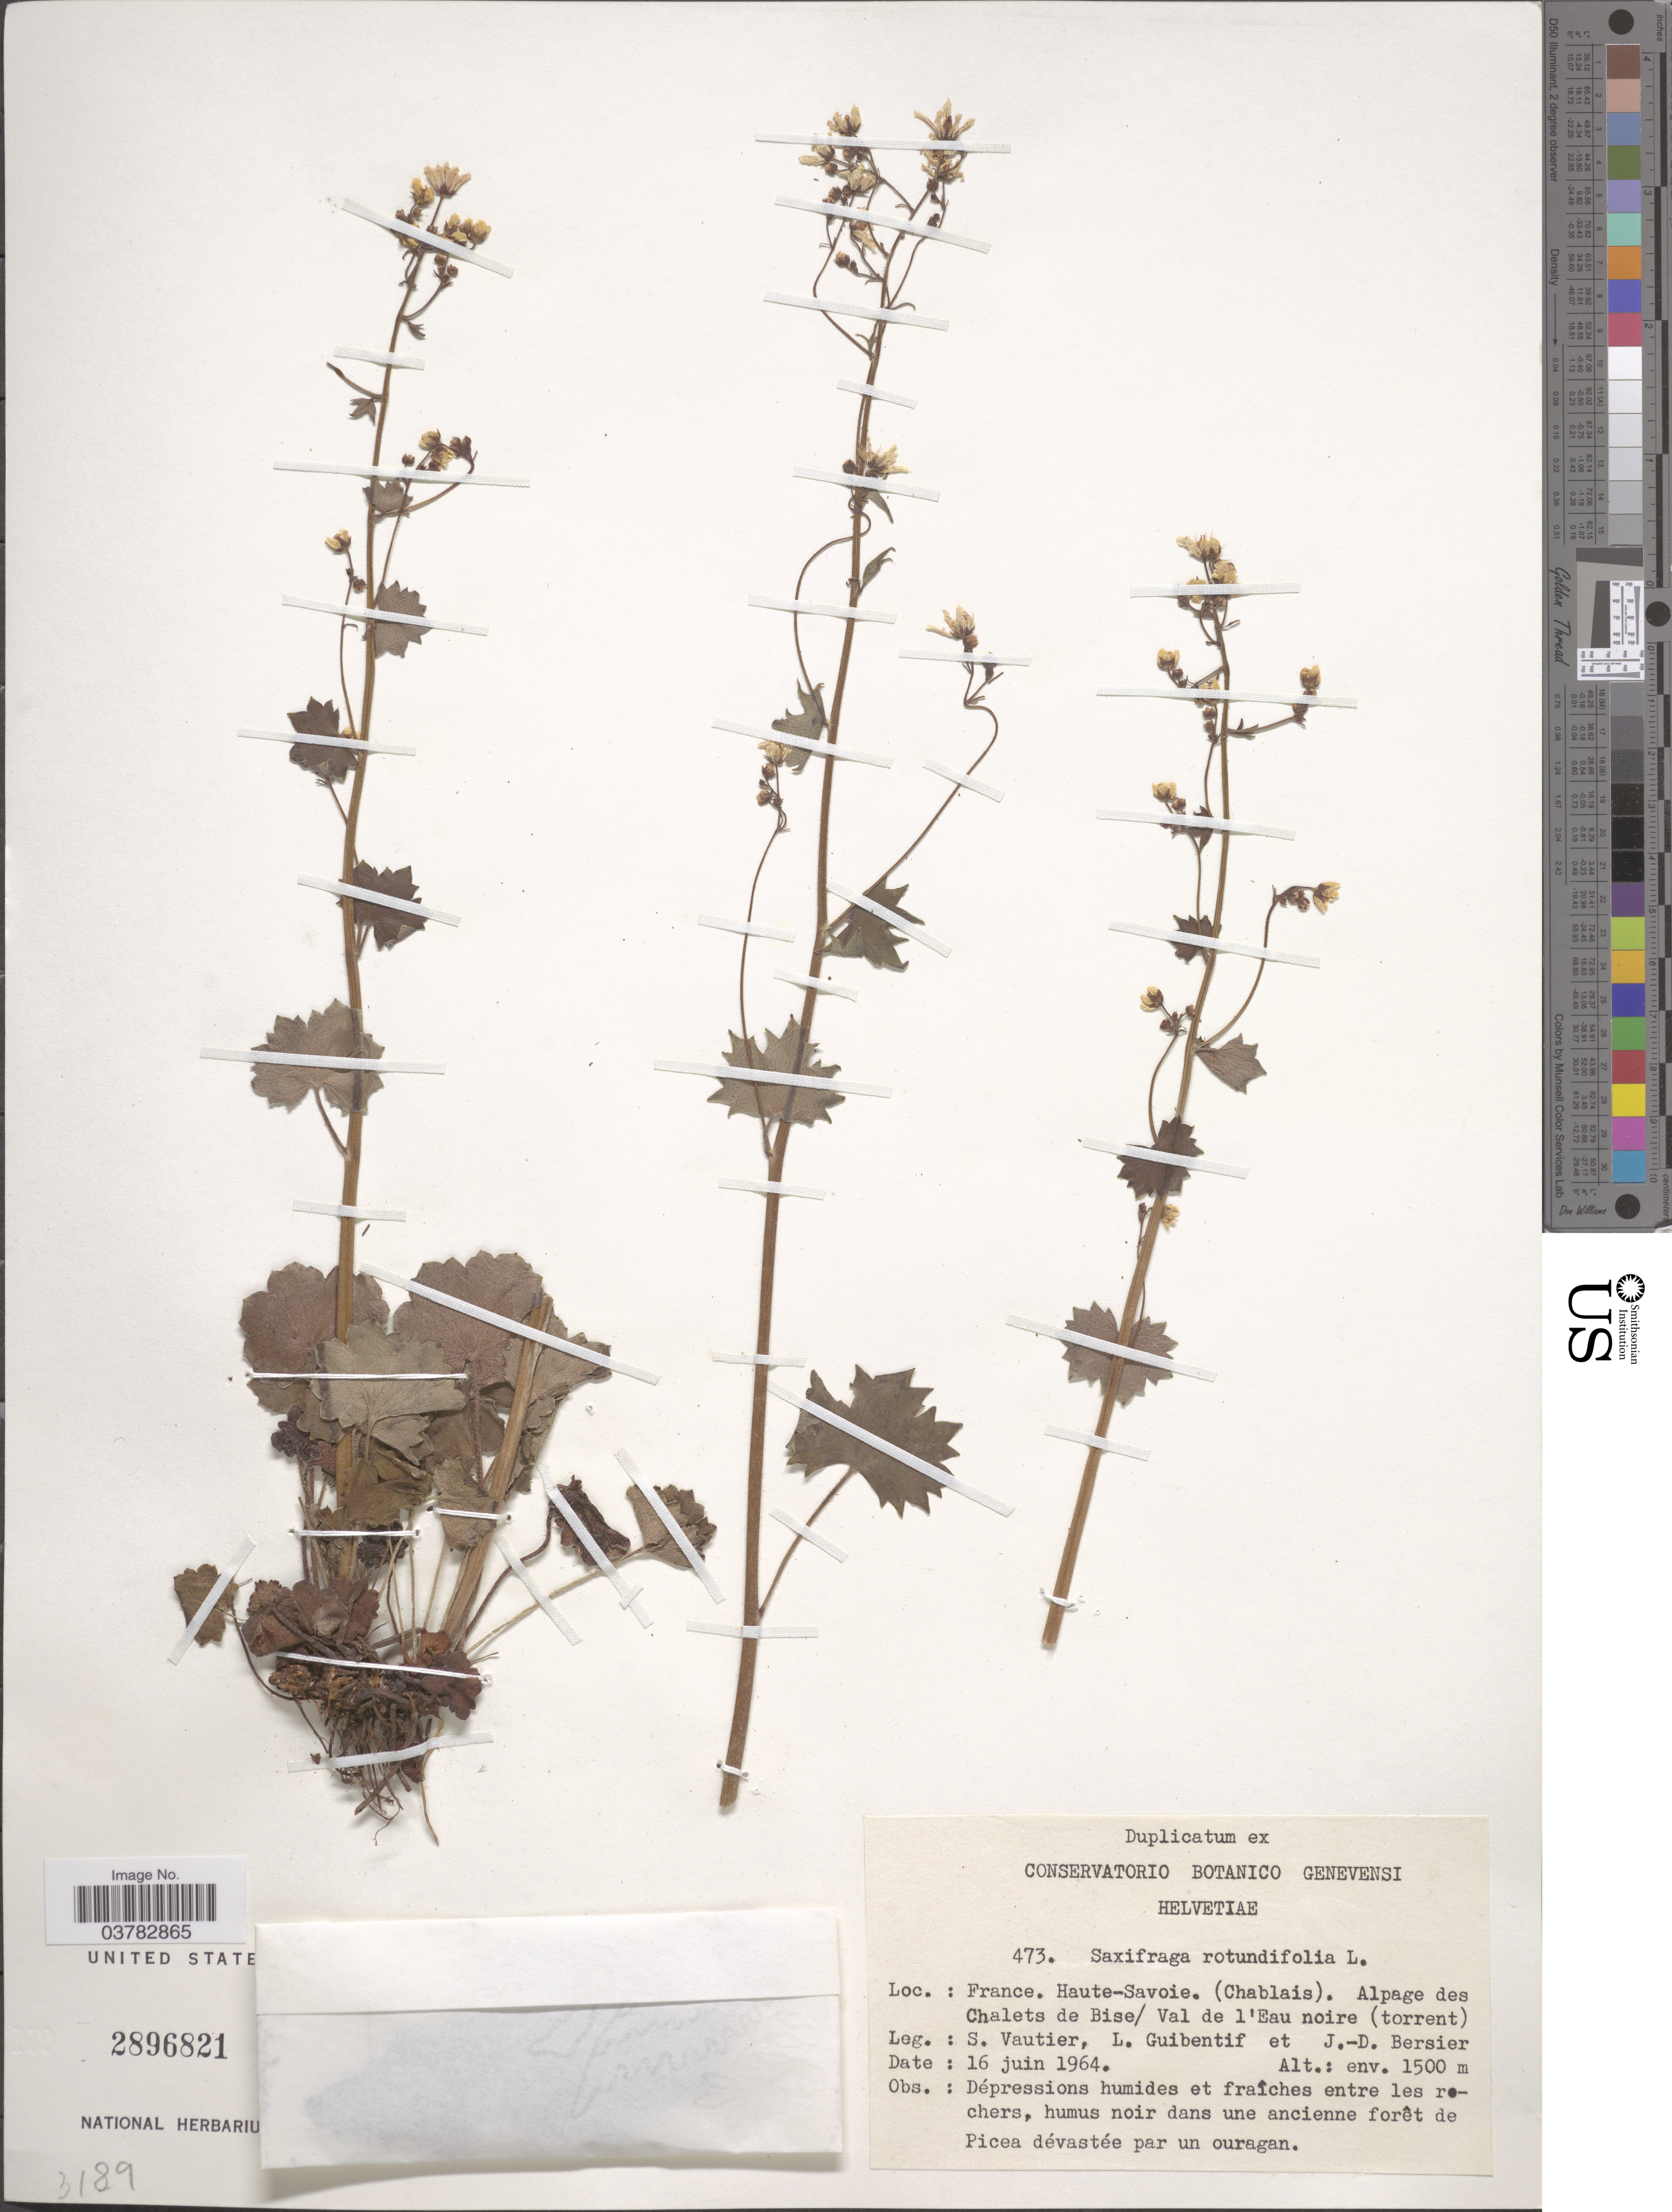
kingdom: Plantae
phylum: Tracheophyta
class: Magnoliopsida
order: Saxifragales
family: Saxifragaceae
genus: Saxifraga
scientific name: Saxifraga rotundifolia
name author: L.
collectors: S. Vautier, Guibentif, L. & Bersier, J.D.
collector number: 743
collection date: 1964-06-16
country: France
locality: Haute-Savoie. (Chablais). Alpage des Chalets de Bise/ Val de l' Eau noire (torrent).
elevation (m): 1500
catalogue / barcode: US 2896821